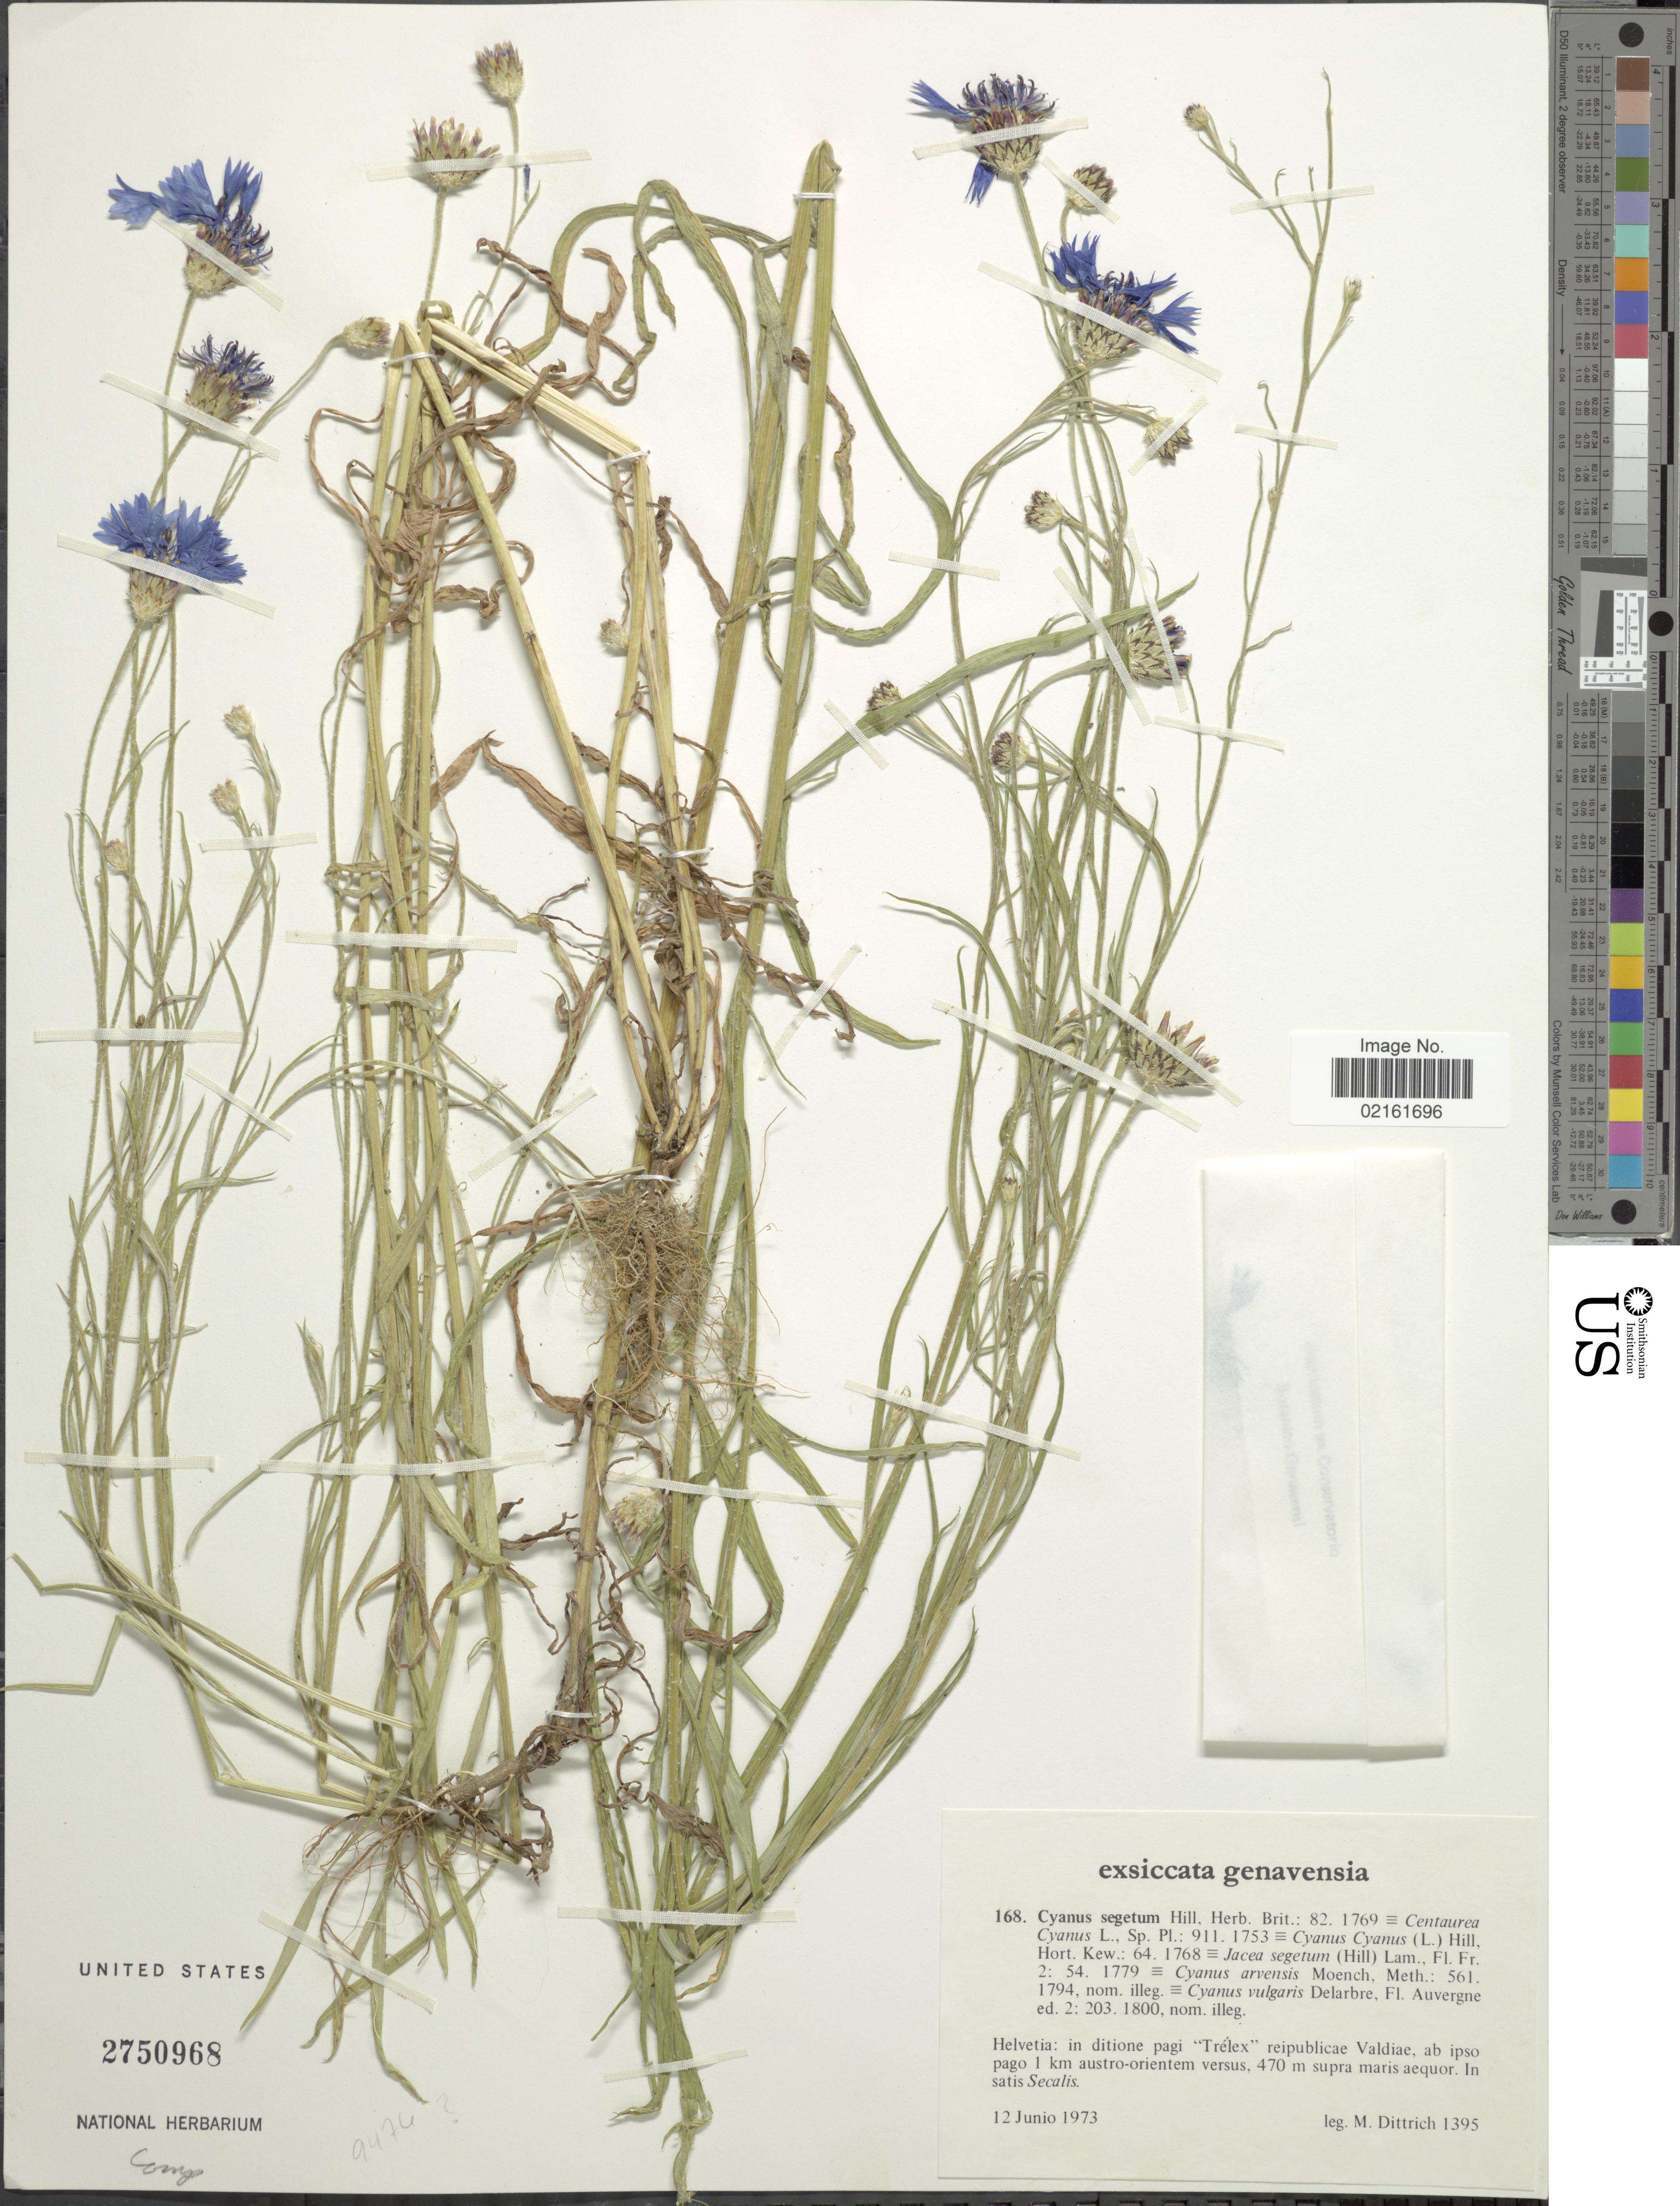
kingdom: Plantae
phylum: Tracheophyta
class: Magnoliopsida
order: Asterales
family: Asteraceae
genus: Cyanus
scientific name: Cyanus segetum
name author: Hill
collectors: M. Dittrich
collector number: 168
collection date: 1973-06-12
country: Hungary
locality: Genavensia. Helvetia: in ditione pagi "Trélex" reipublicae Valdiae, ab ipso pago 1 km austro-orientem versus. In satis Secalis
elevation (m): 470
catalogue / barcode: US 2750968